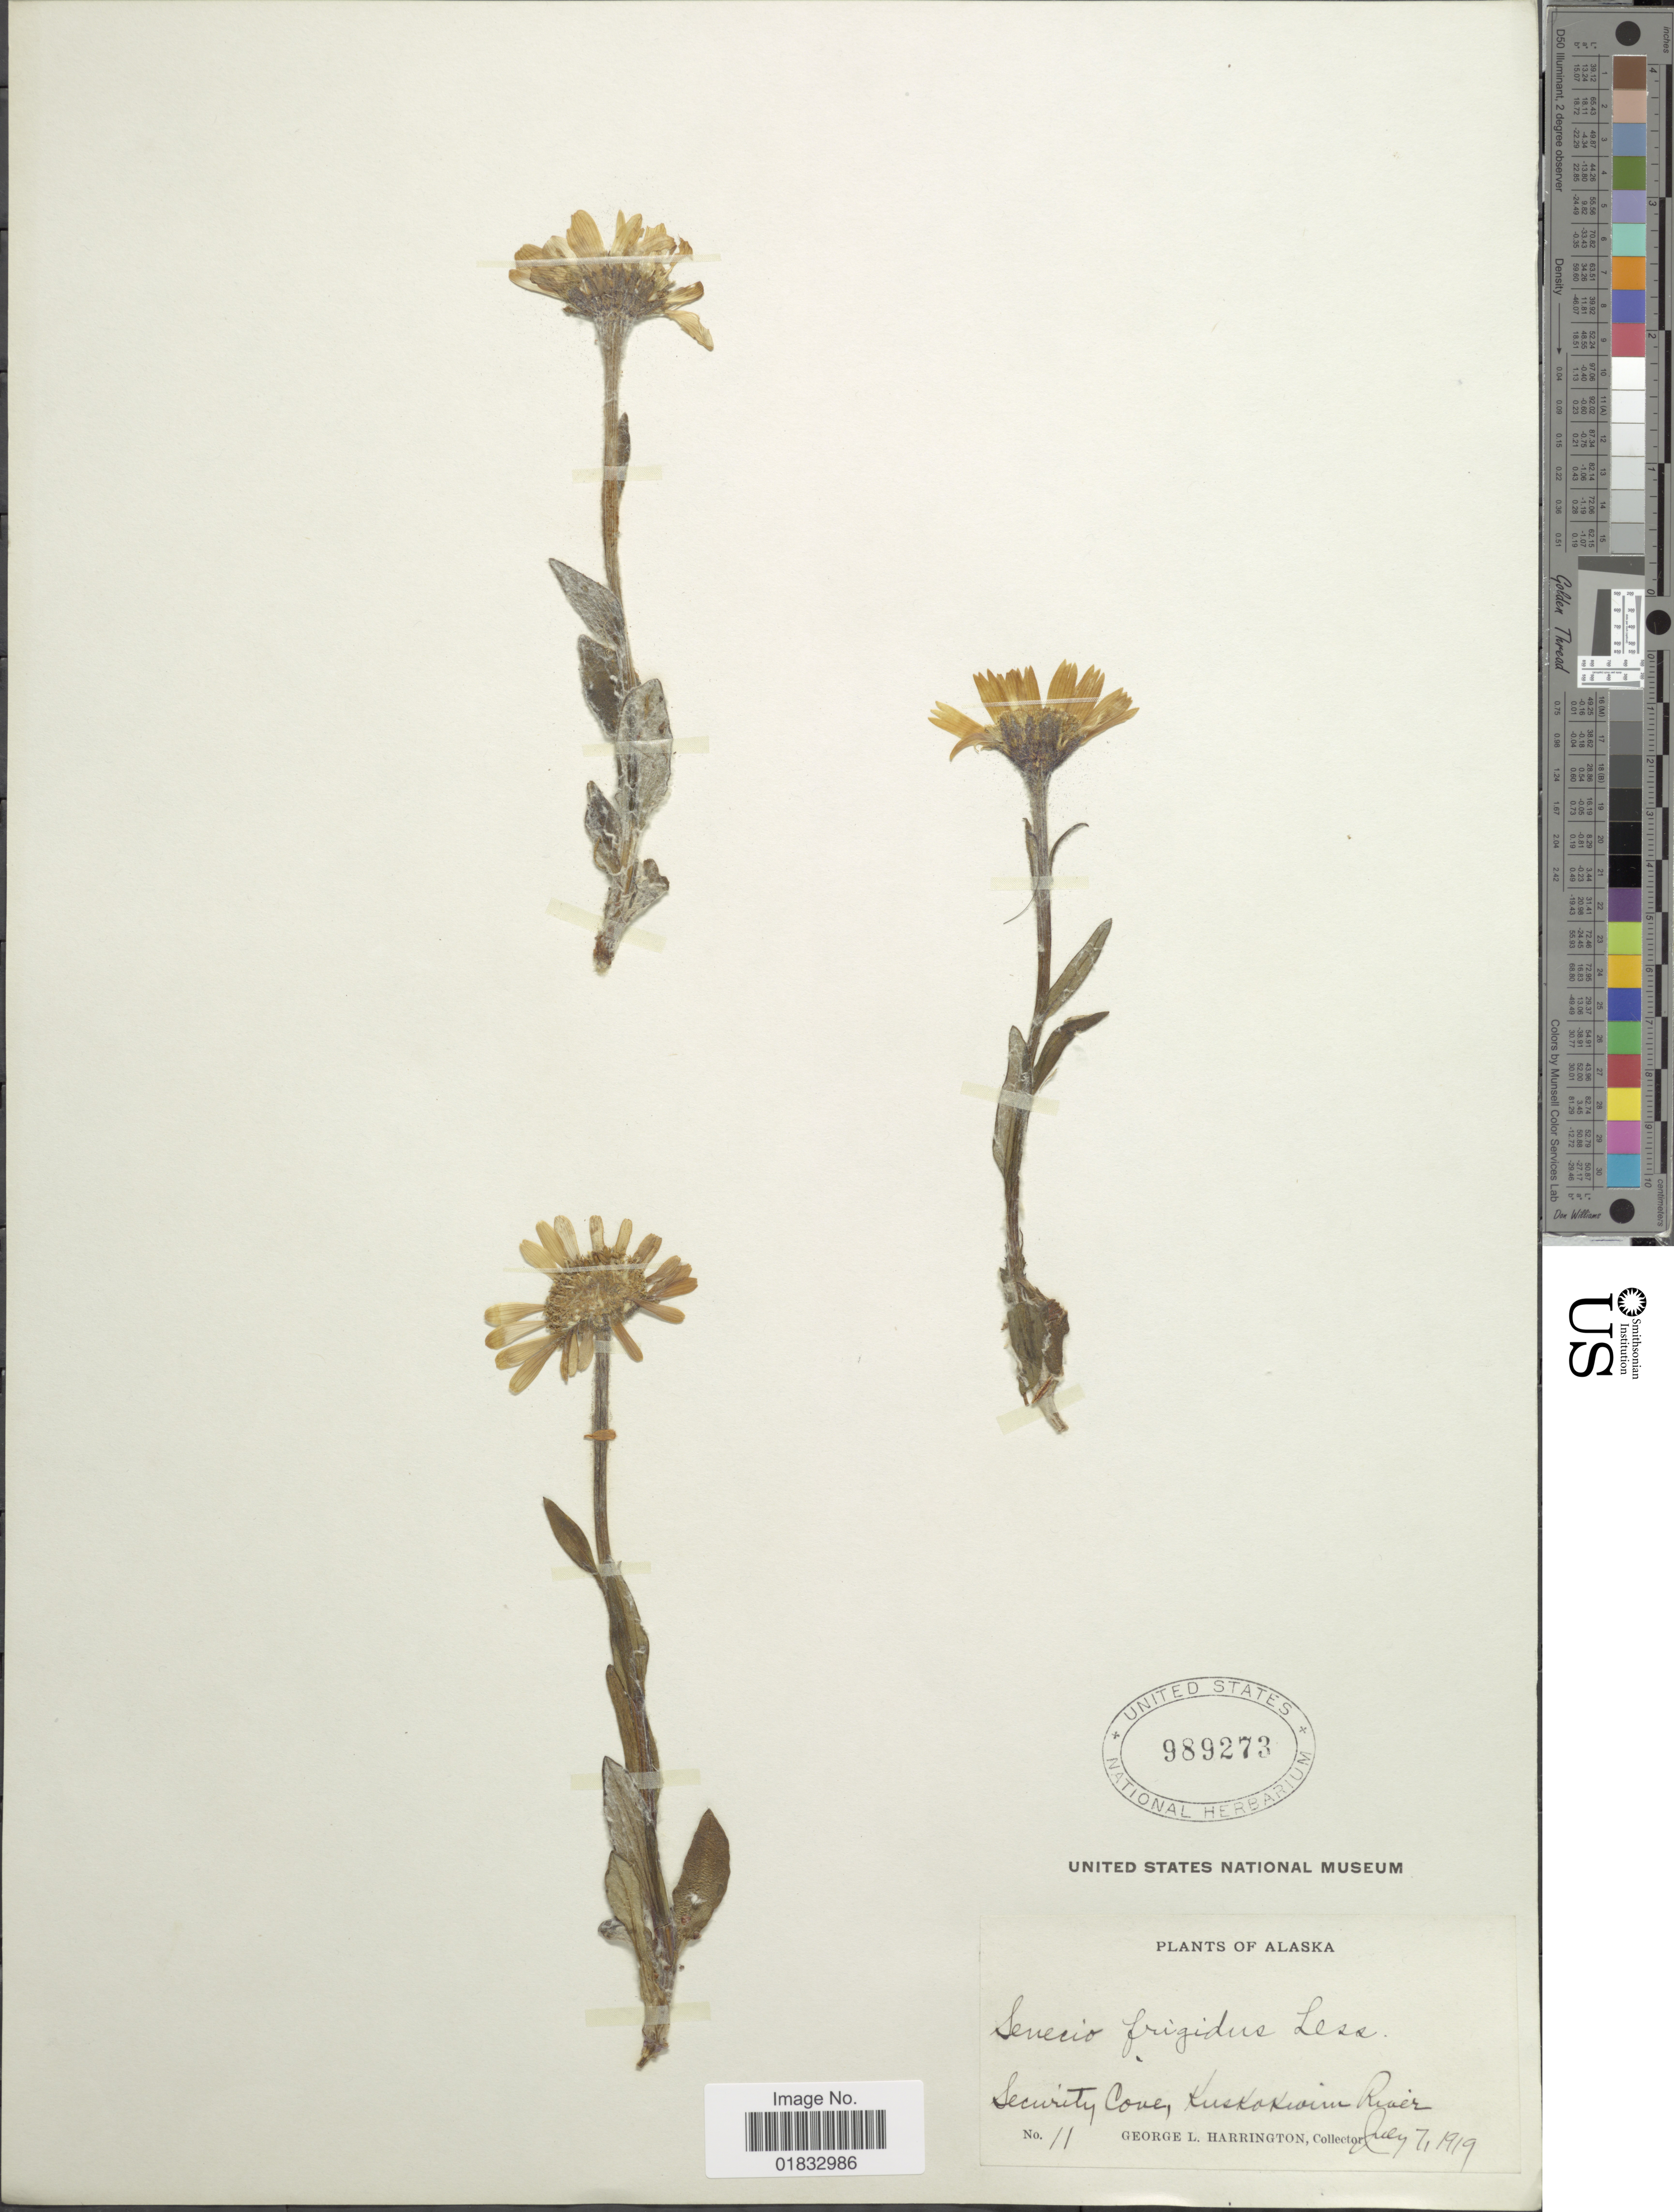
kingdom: Plantae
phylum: Tracheophyta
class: Magnoliopsida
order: Asterales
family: Asteraceae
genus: Tephroseris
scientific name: Tephroseris frigida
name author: (Richardson) Holub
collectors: G. Harrington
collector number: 11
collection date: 1919-07-07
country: United States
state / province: Alaska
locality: Security Cove, Kuskokwim River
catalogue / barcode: US 989273